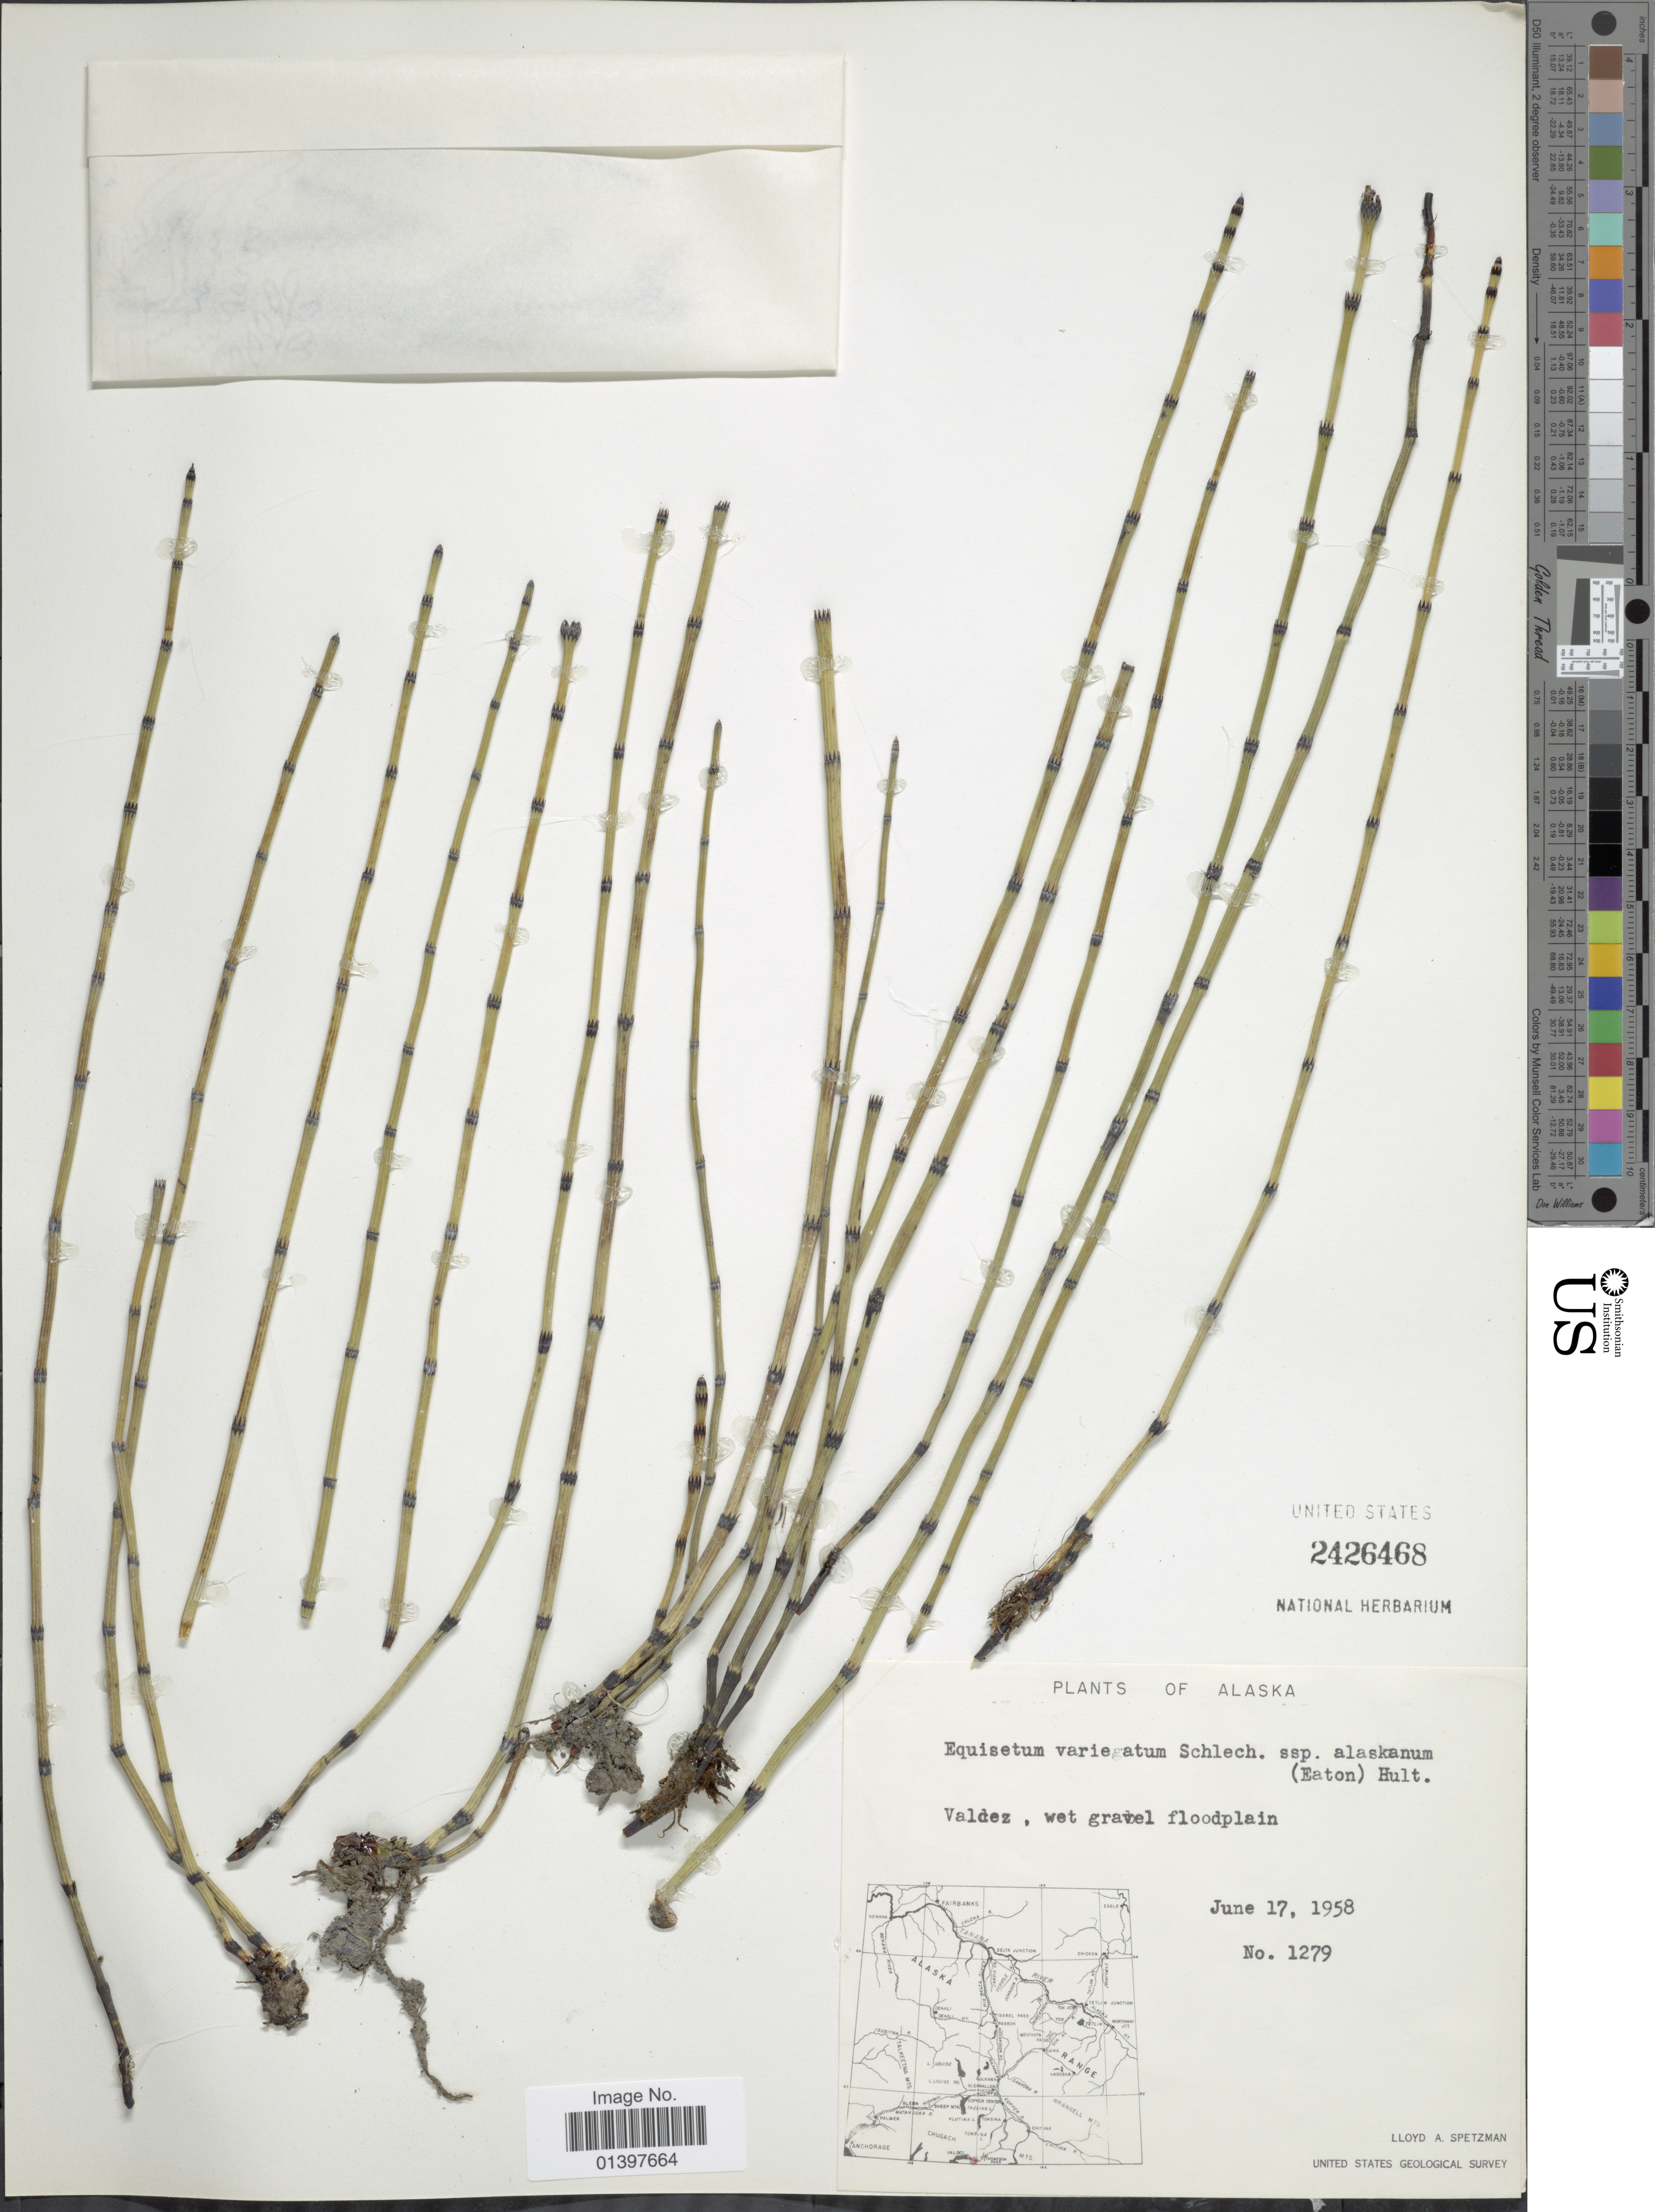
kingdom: Plantae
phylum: Tracheophyta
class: Polypodiopsida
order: Equisetales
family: Equisetaceae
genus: Equisetum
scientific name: Equisetum variegatum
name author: Schleich. ex F. Weber & D. Mohr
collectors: L. Spetzman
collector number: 1279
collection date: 1958-06-17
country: United States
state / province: Alaska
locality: Valdez, wet gravel floodplain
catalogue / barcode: US 2426468